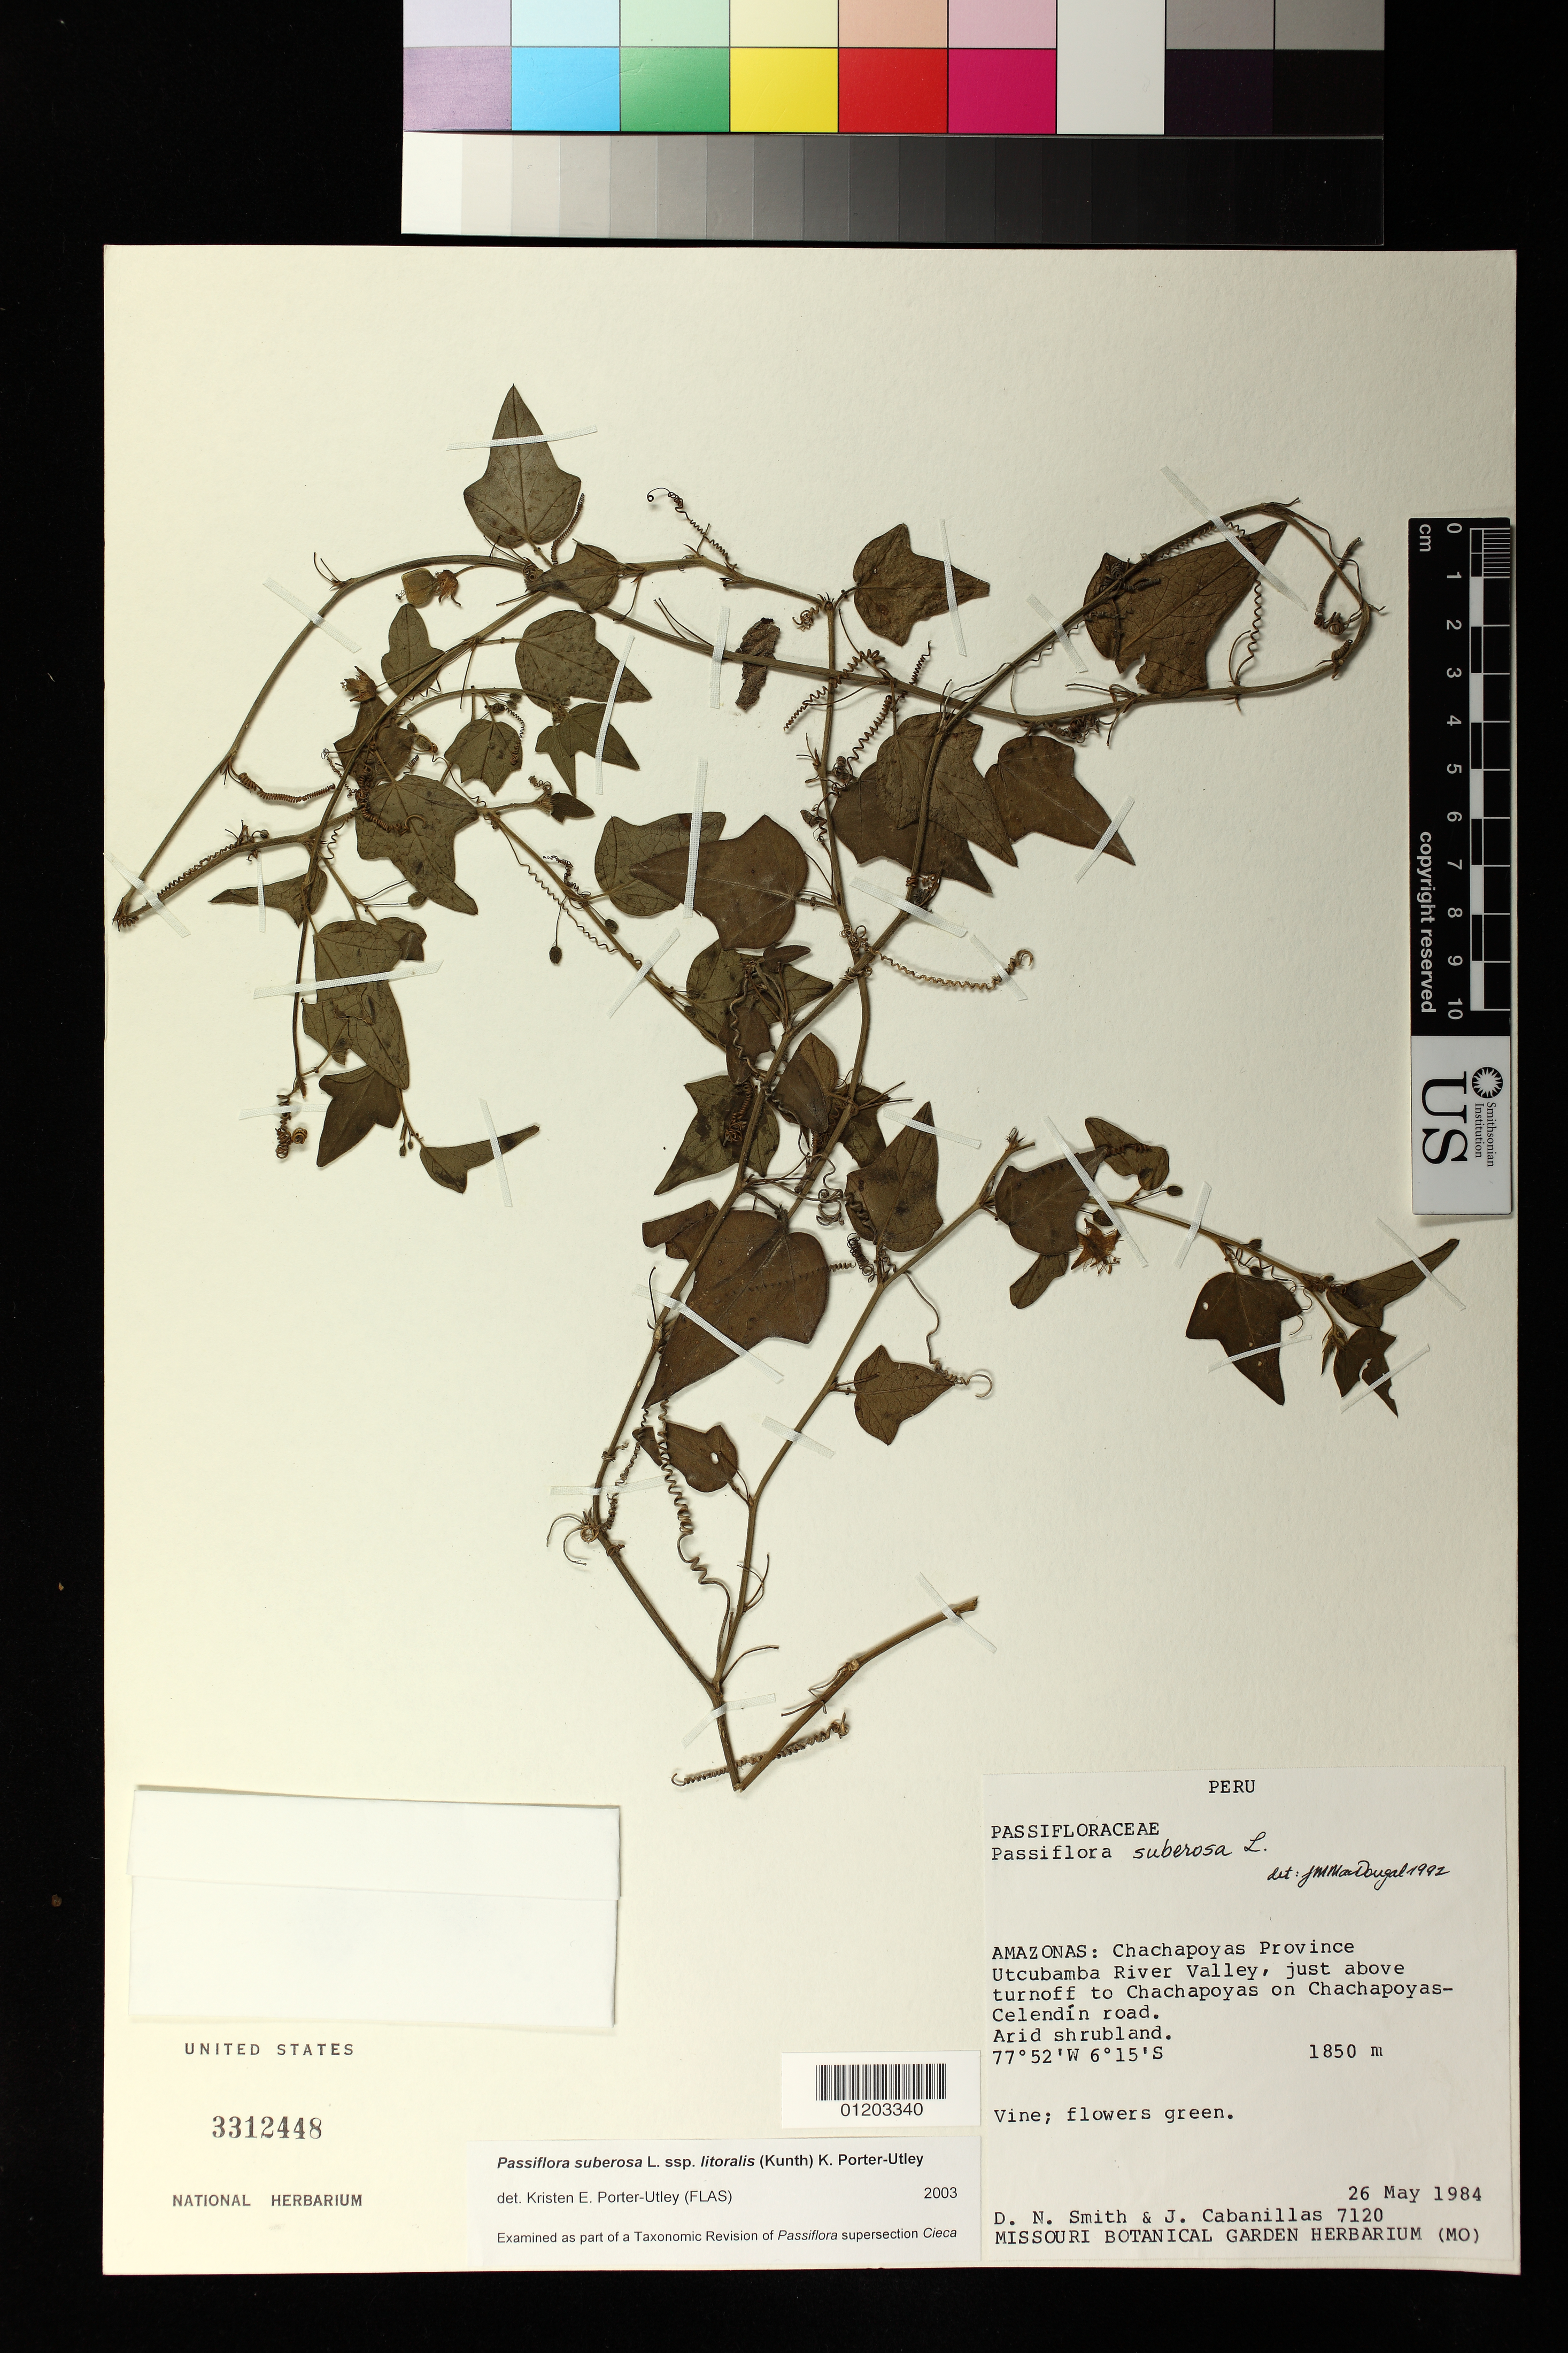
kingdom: Plantae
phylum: Tracheophyta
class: Magnoliopsida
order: Malpighiales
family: Passifloraceae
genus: Passiflora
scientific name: Passiflora suberosa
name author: L.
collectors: D. Smith & J. Cabanillas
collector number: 7120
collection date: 1984-05-26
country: Peru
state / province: Amazonas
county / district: Chachapoyas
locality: Utcubamba River Valley, just above turnoff to Chachapoyas on Chachapoyas-Celendin road.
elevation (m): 1850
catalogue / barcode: US 3312448